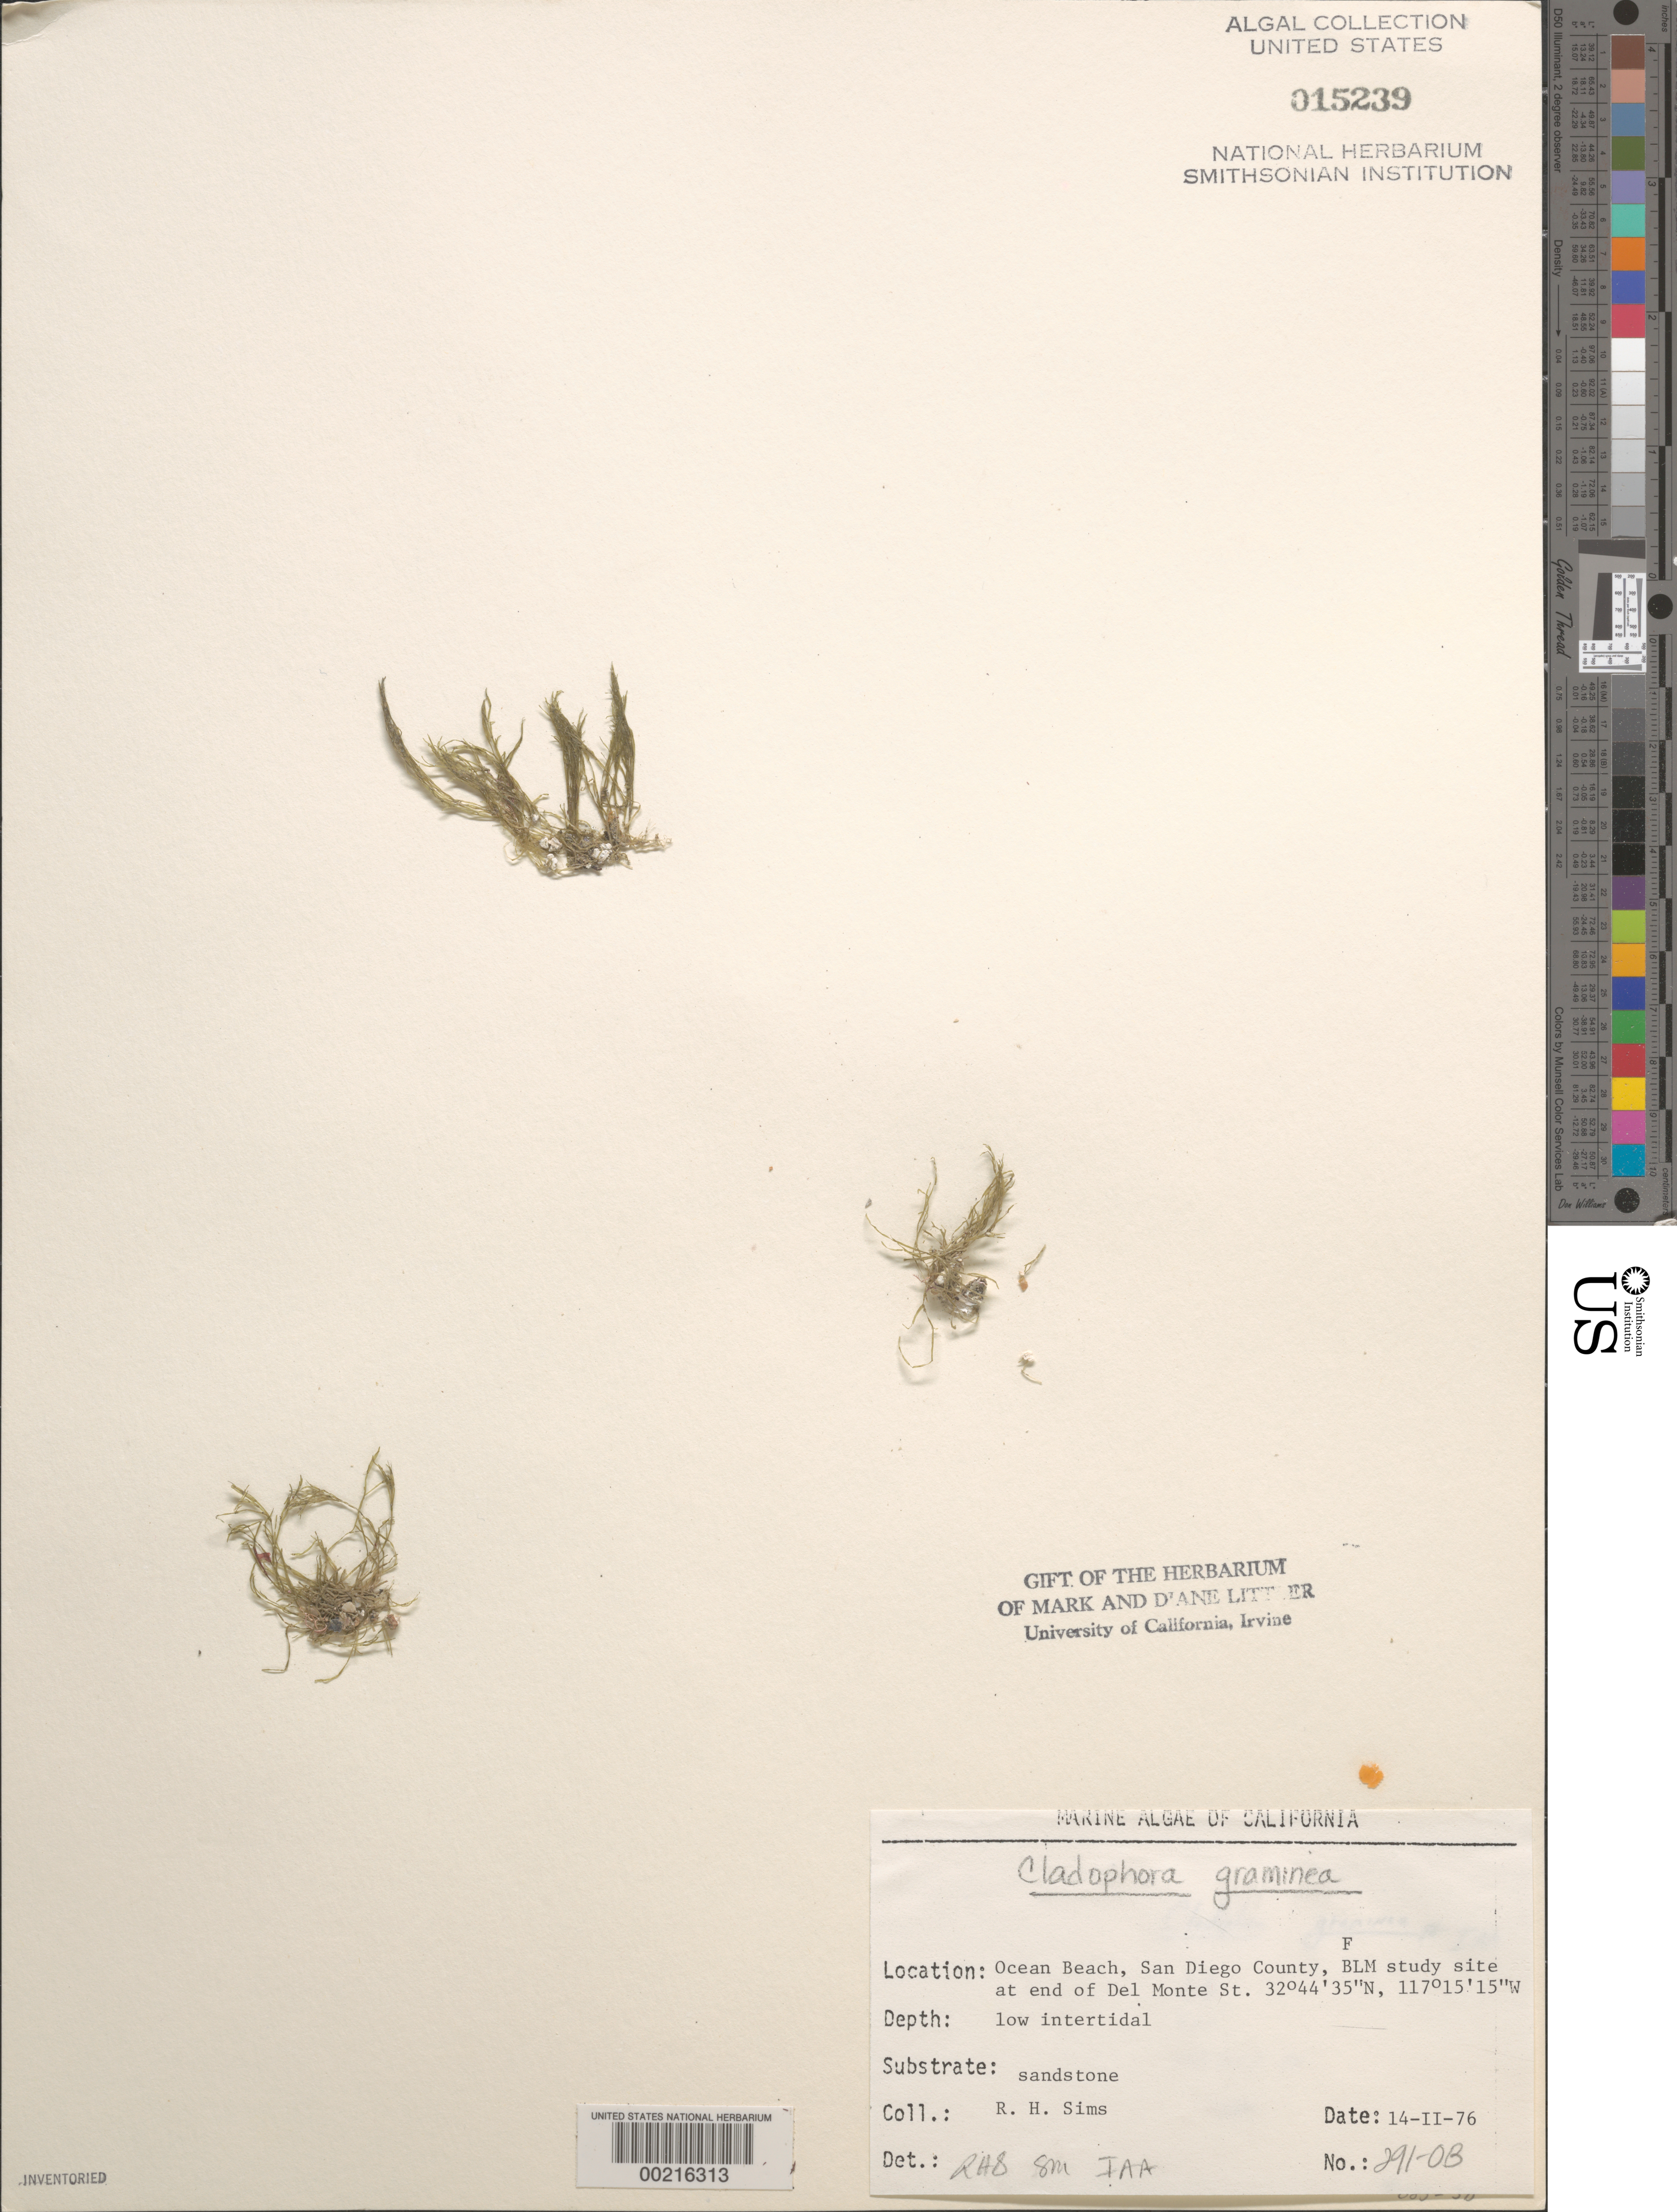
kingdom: Plantae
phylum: Chlorophyta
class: Ulvophyceae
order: Cladophorales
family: Cladophoraceae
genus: Cladophora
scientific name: Cladophora graminea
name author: Collins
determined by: Sims, Robert H.; Murray, S. N.; Abbott, Isabella A.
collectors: R. H. Sims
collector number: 291-OB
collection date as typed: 14 Feb 1976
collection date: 1976-02-14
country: United States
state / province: California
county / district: San Diego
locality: Ocean Beach, end of Del Monte Street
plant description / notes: BLM-SOCALBIGHT Rocky Intertidal Survey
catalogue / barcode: US 15239